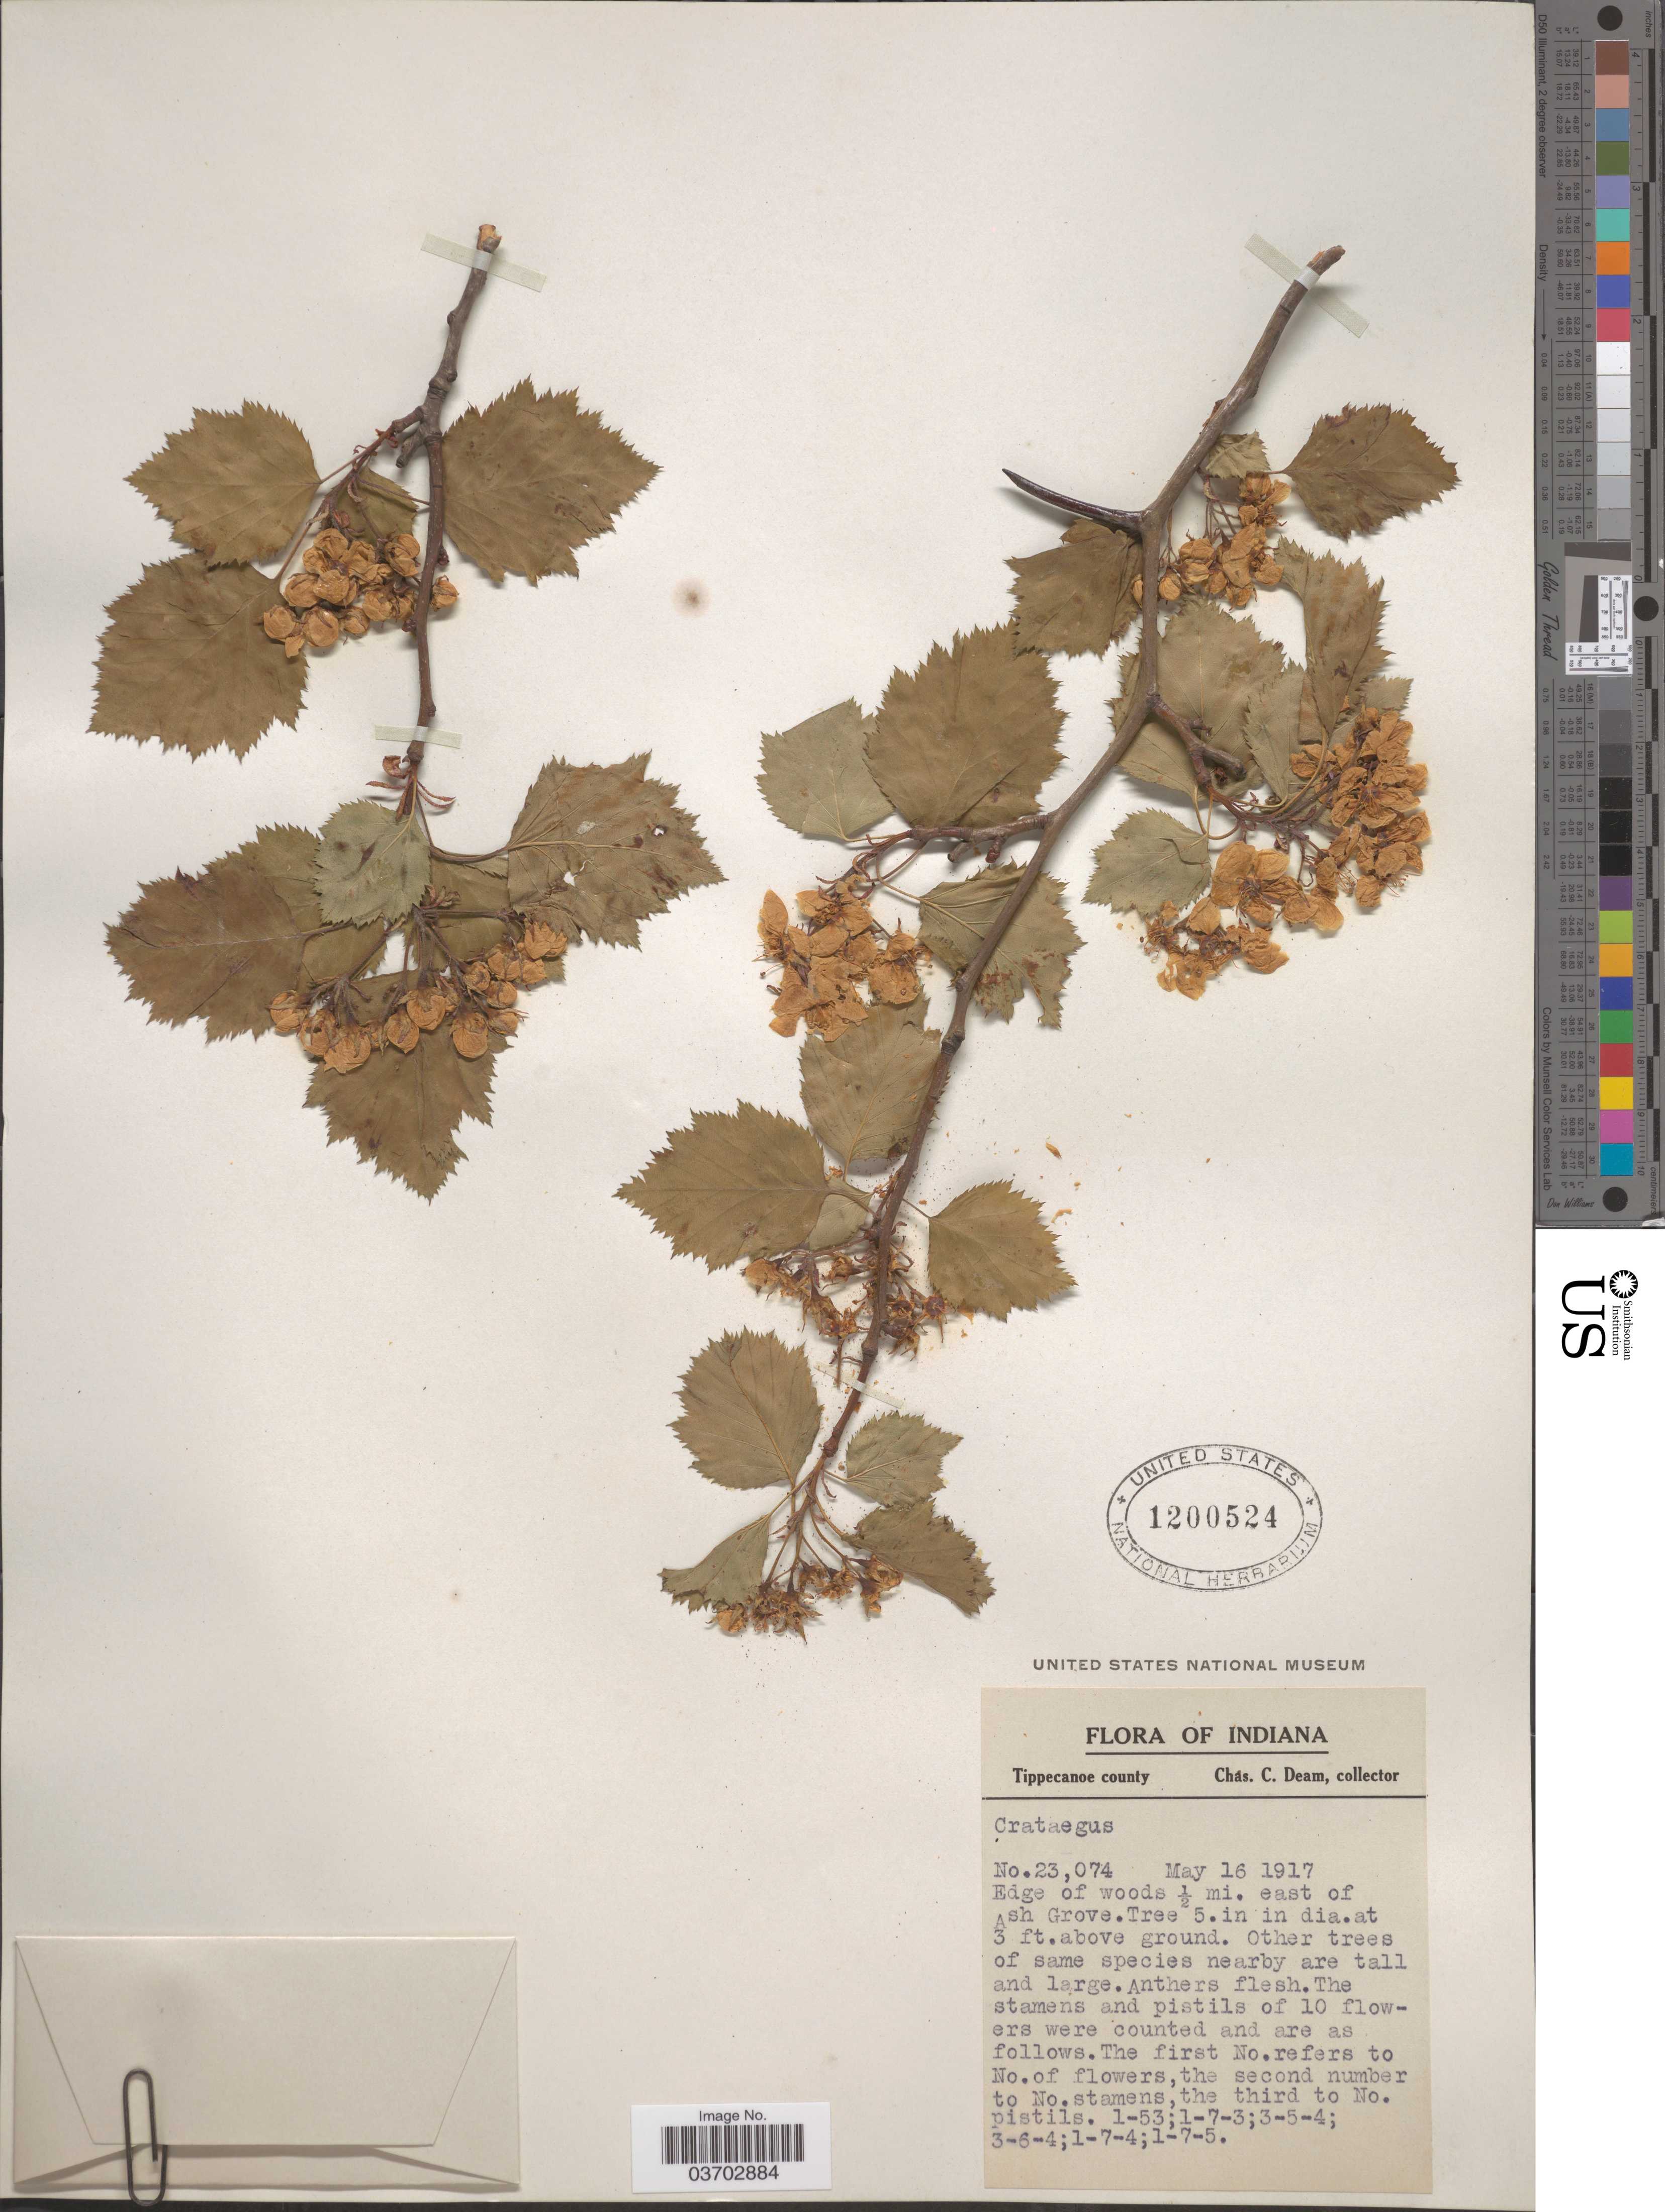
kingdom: Plantae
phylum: Tracheophyta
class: Magnoliopsida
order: Rosales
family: Rosaceae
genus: Crataegus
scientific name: Crataegus sp.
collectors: C. C. Deam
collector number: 23074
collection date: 1917-05-16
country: United States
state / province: Indiana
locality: Tippecanoe county. Edge of woods ½ mi. east of Ash Grove.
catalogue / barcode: US 1200524